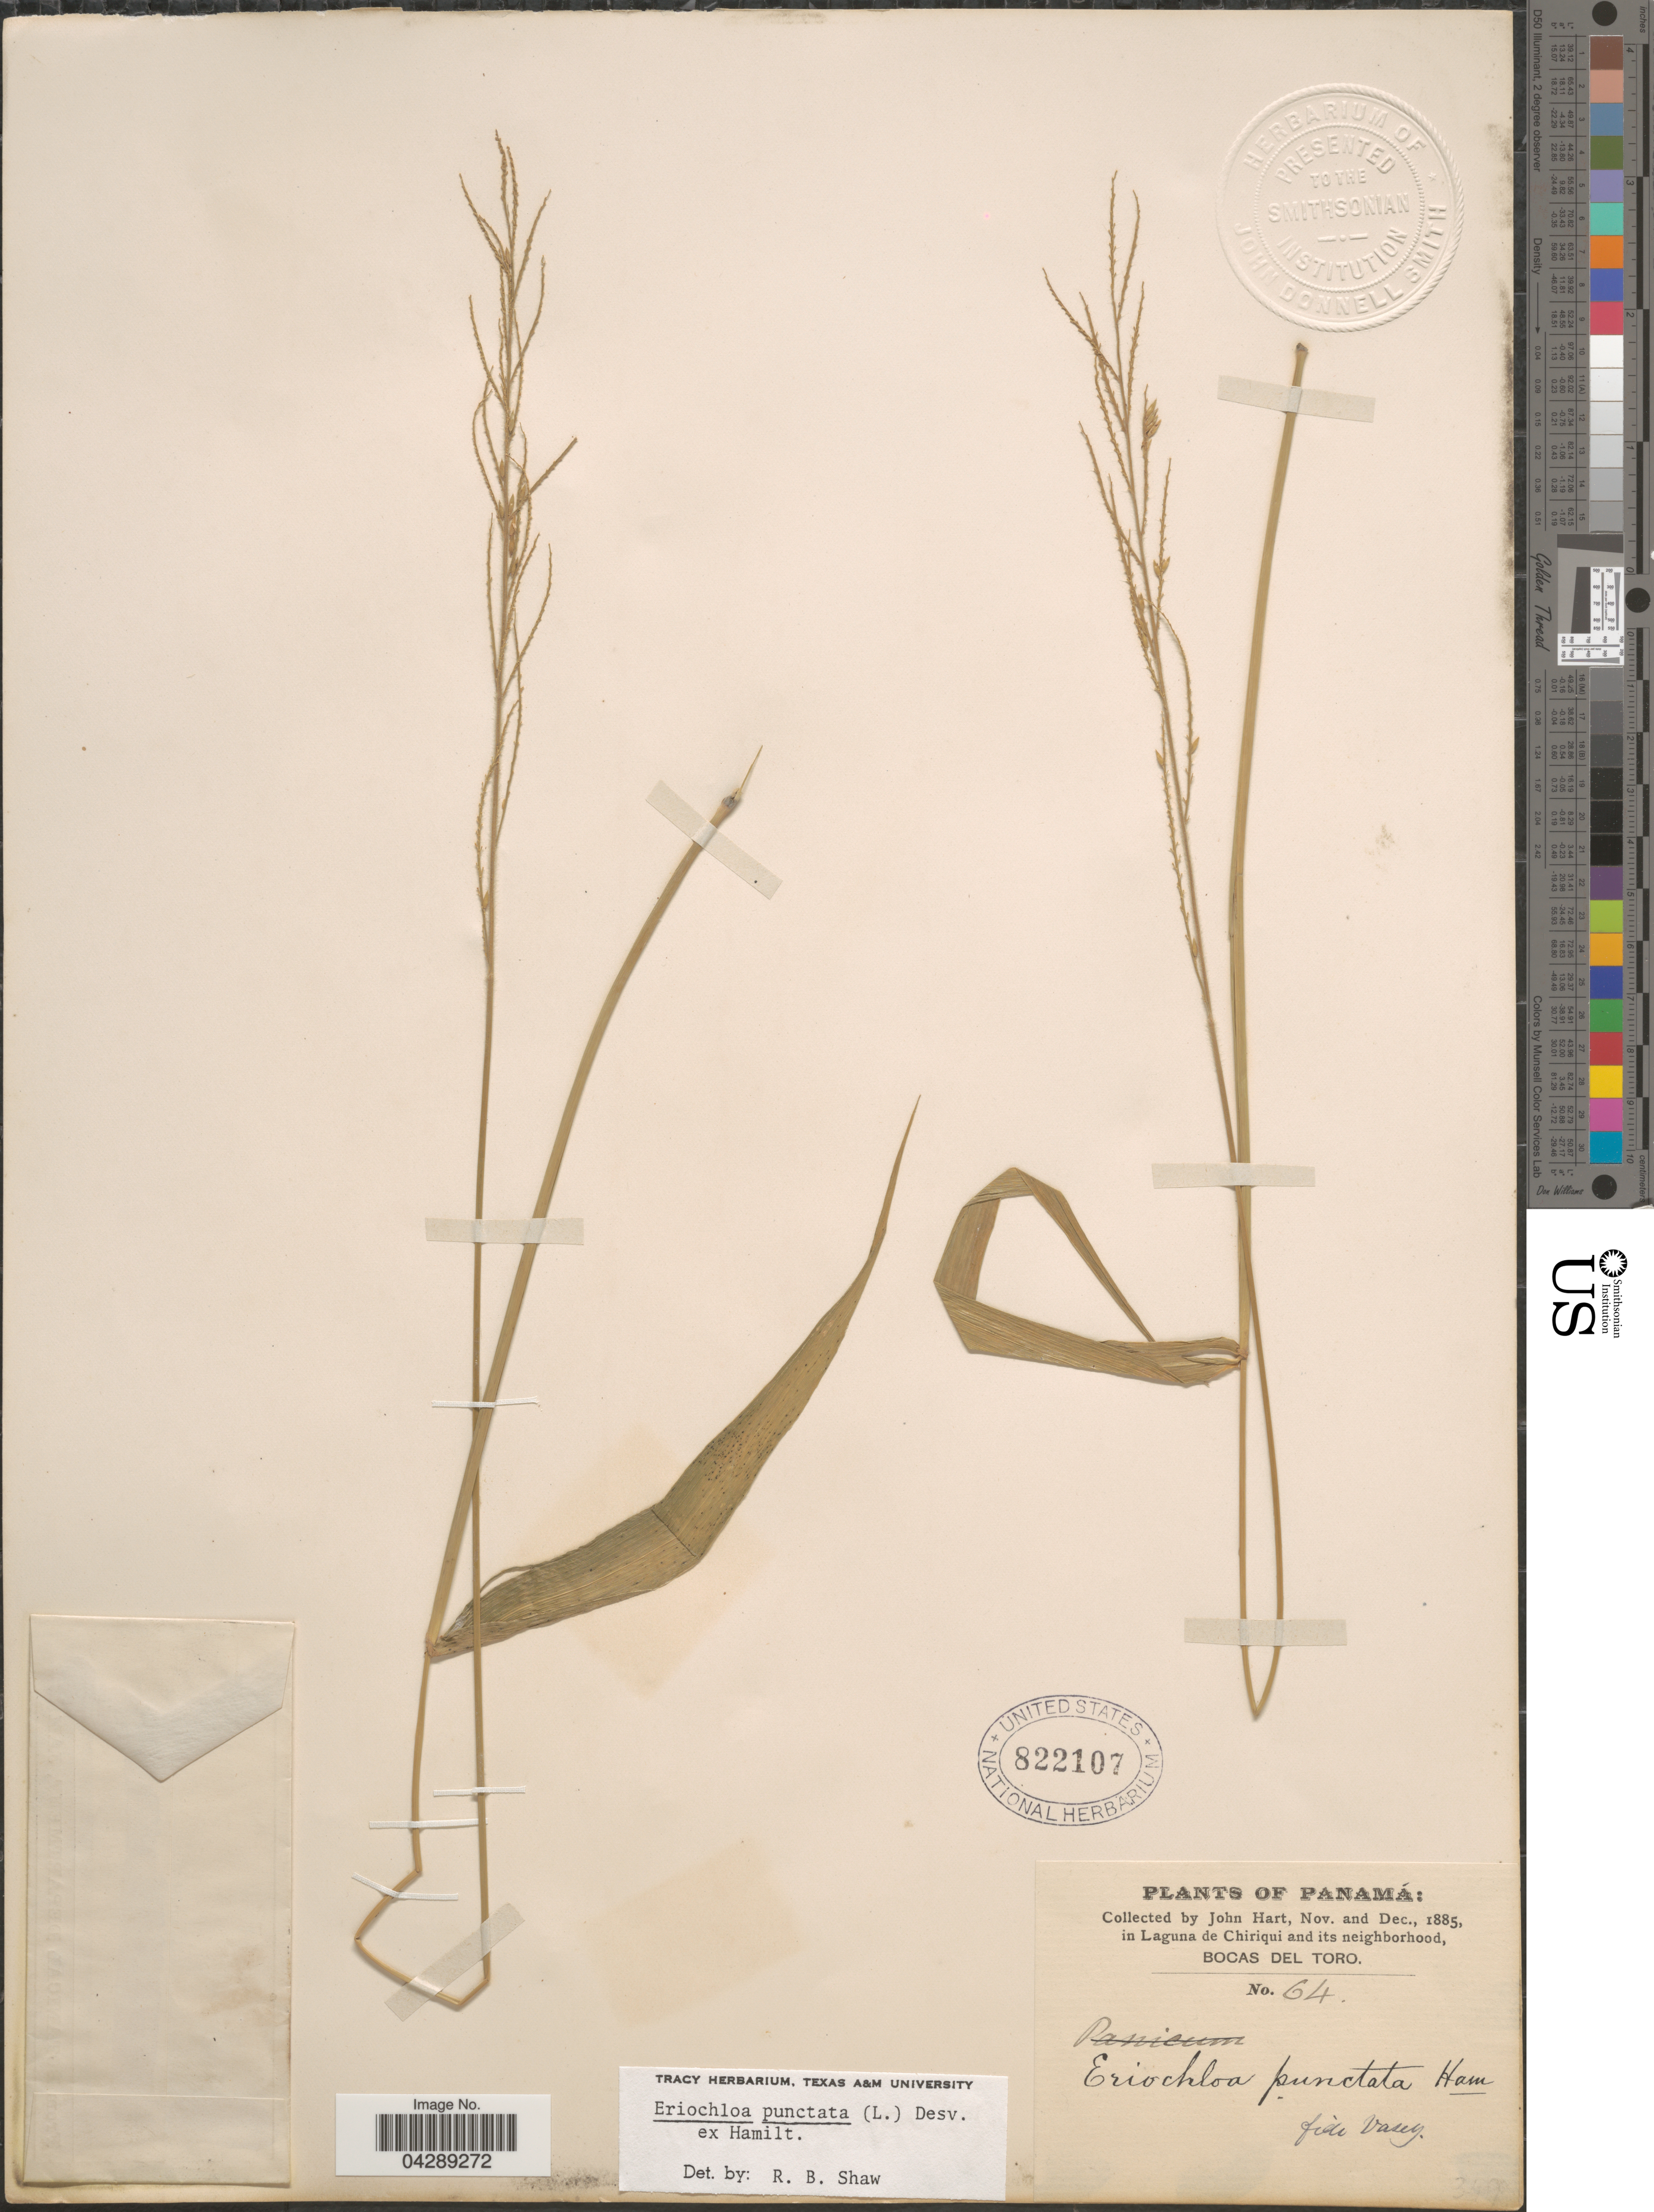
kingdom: Plantae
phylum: Tracheophyta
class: Liliopsida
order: Poales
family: Poaceae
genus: Eriochloa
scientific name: Eriochloa punctata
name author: (L.) Desv. ex Ham.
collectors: J. H. Hart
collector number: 64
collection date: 1885-11/1885-12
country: Panama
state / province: Bocas del Toro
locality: In Laguna de Chiriqui and its neighborhood.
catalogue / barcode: US 822107